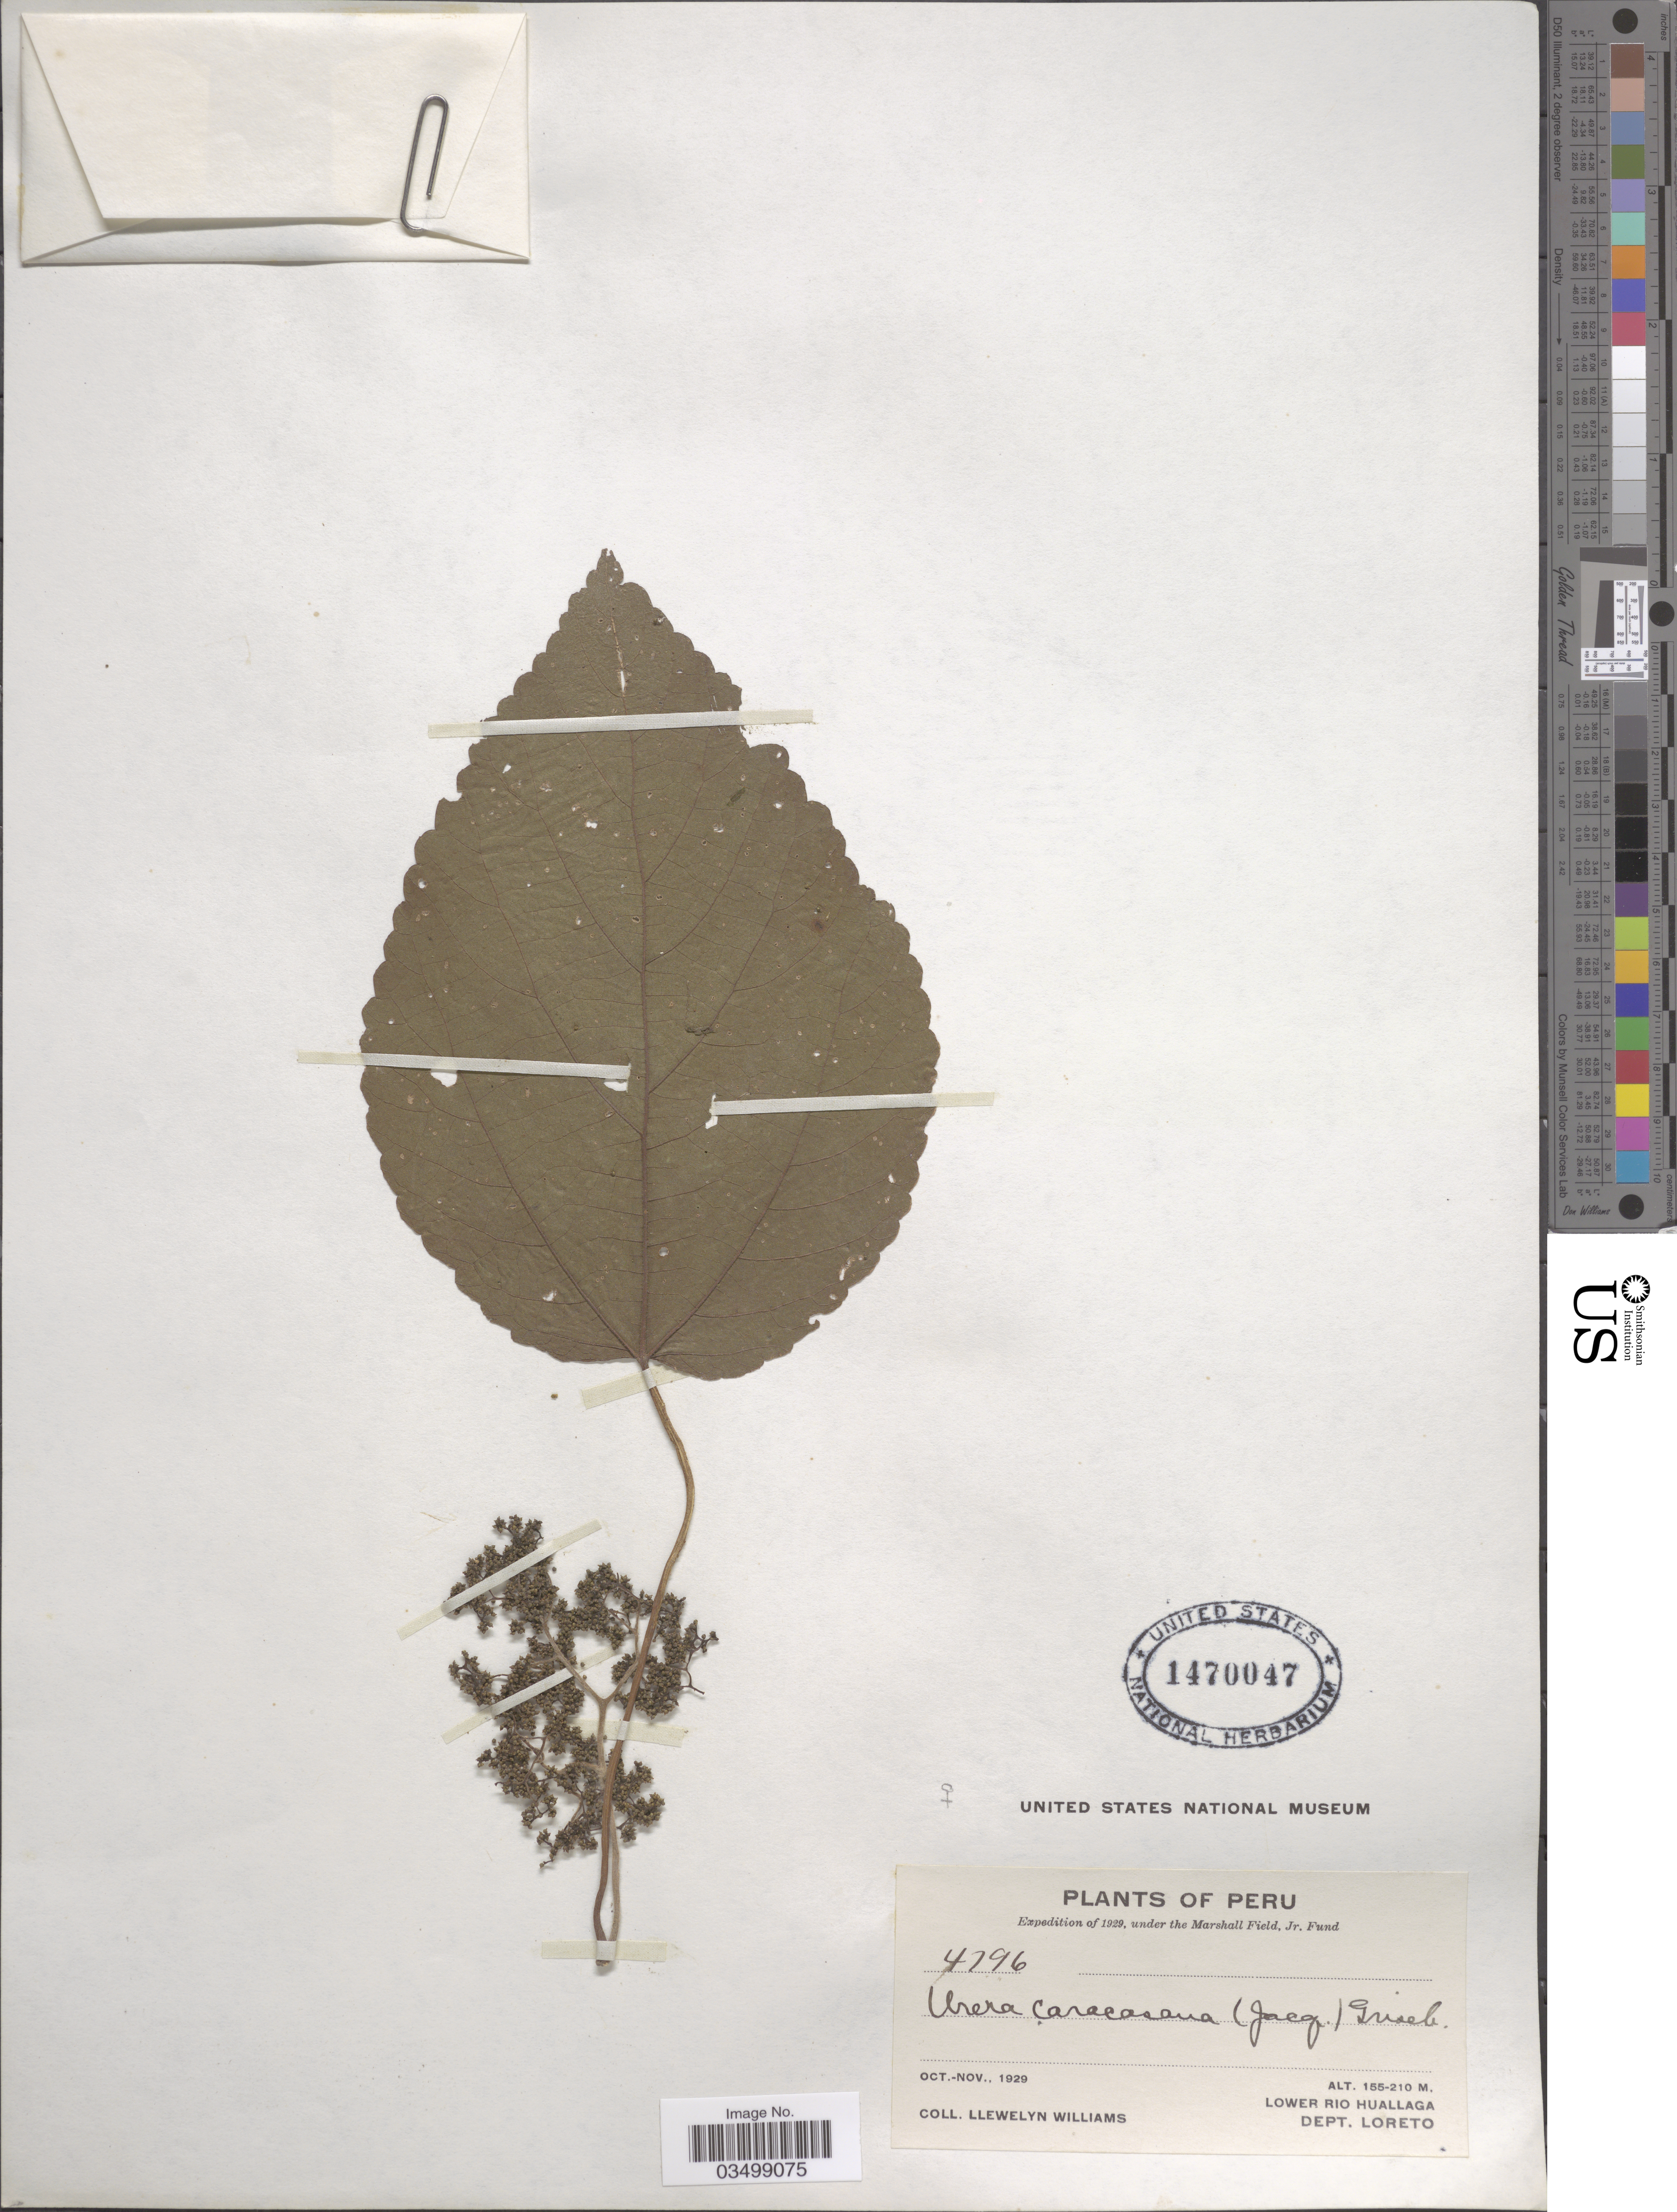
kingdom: Plantae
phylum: Tracheophyta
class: Magnoliopsida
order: Rosales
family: Urticaceae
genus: Urera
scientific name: Urera caracasana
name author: (Jacq.) Gaudich. ex Griseb.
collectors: Ll. Williams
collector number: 4796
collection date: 1929-10/1929-11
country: Peru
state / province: Loreto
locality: Lower Rio Huallaga. Dept. Loreto.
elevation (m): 155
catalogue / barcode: US 1470047